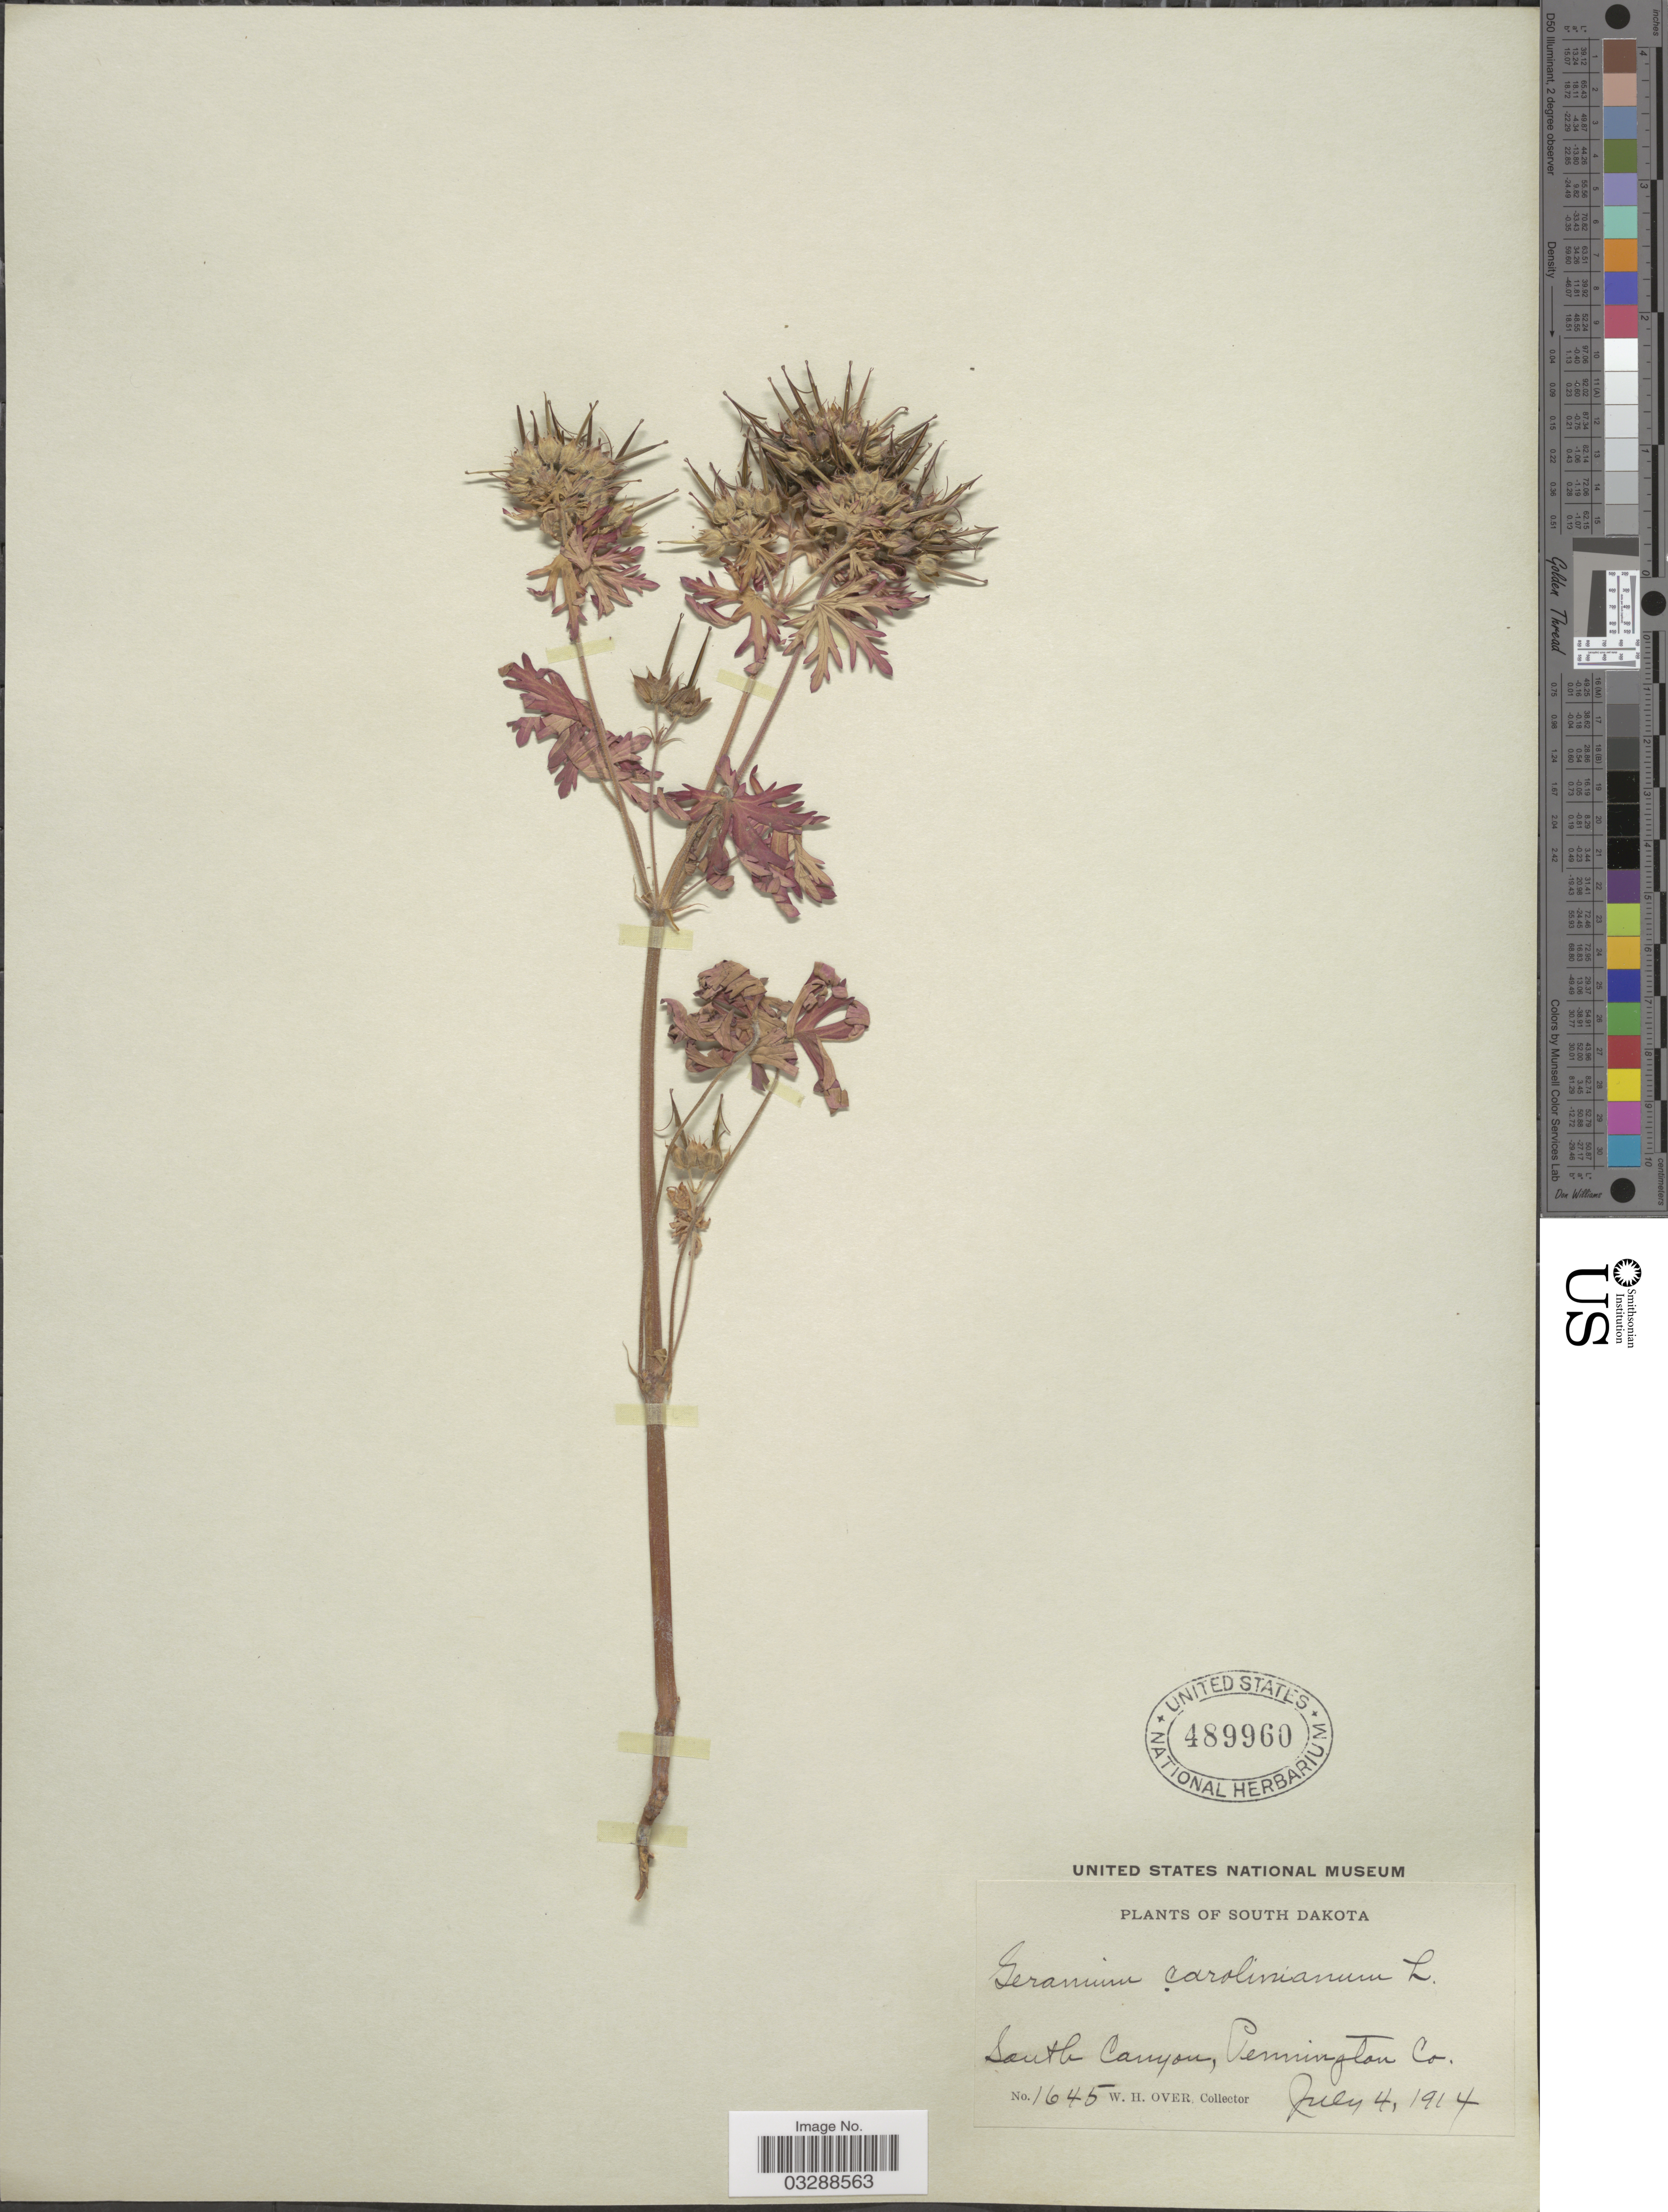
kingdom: Plantae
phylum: Tracheophyta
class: Magnoliopsida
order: Geraniales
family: Geraniaceae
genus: Geranium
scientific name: Geranium carolinianum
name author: L.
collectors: W. Over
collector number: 1645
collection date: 1914-07-04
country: United States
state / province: South Dakota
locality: South of Canyon, Pennington Co.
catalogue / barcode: US 489960